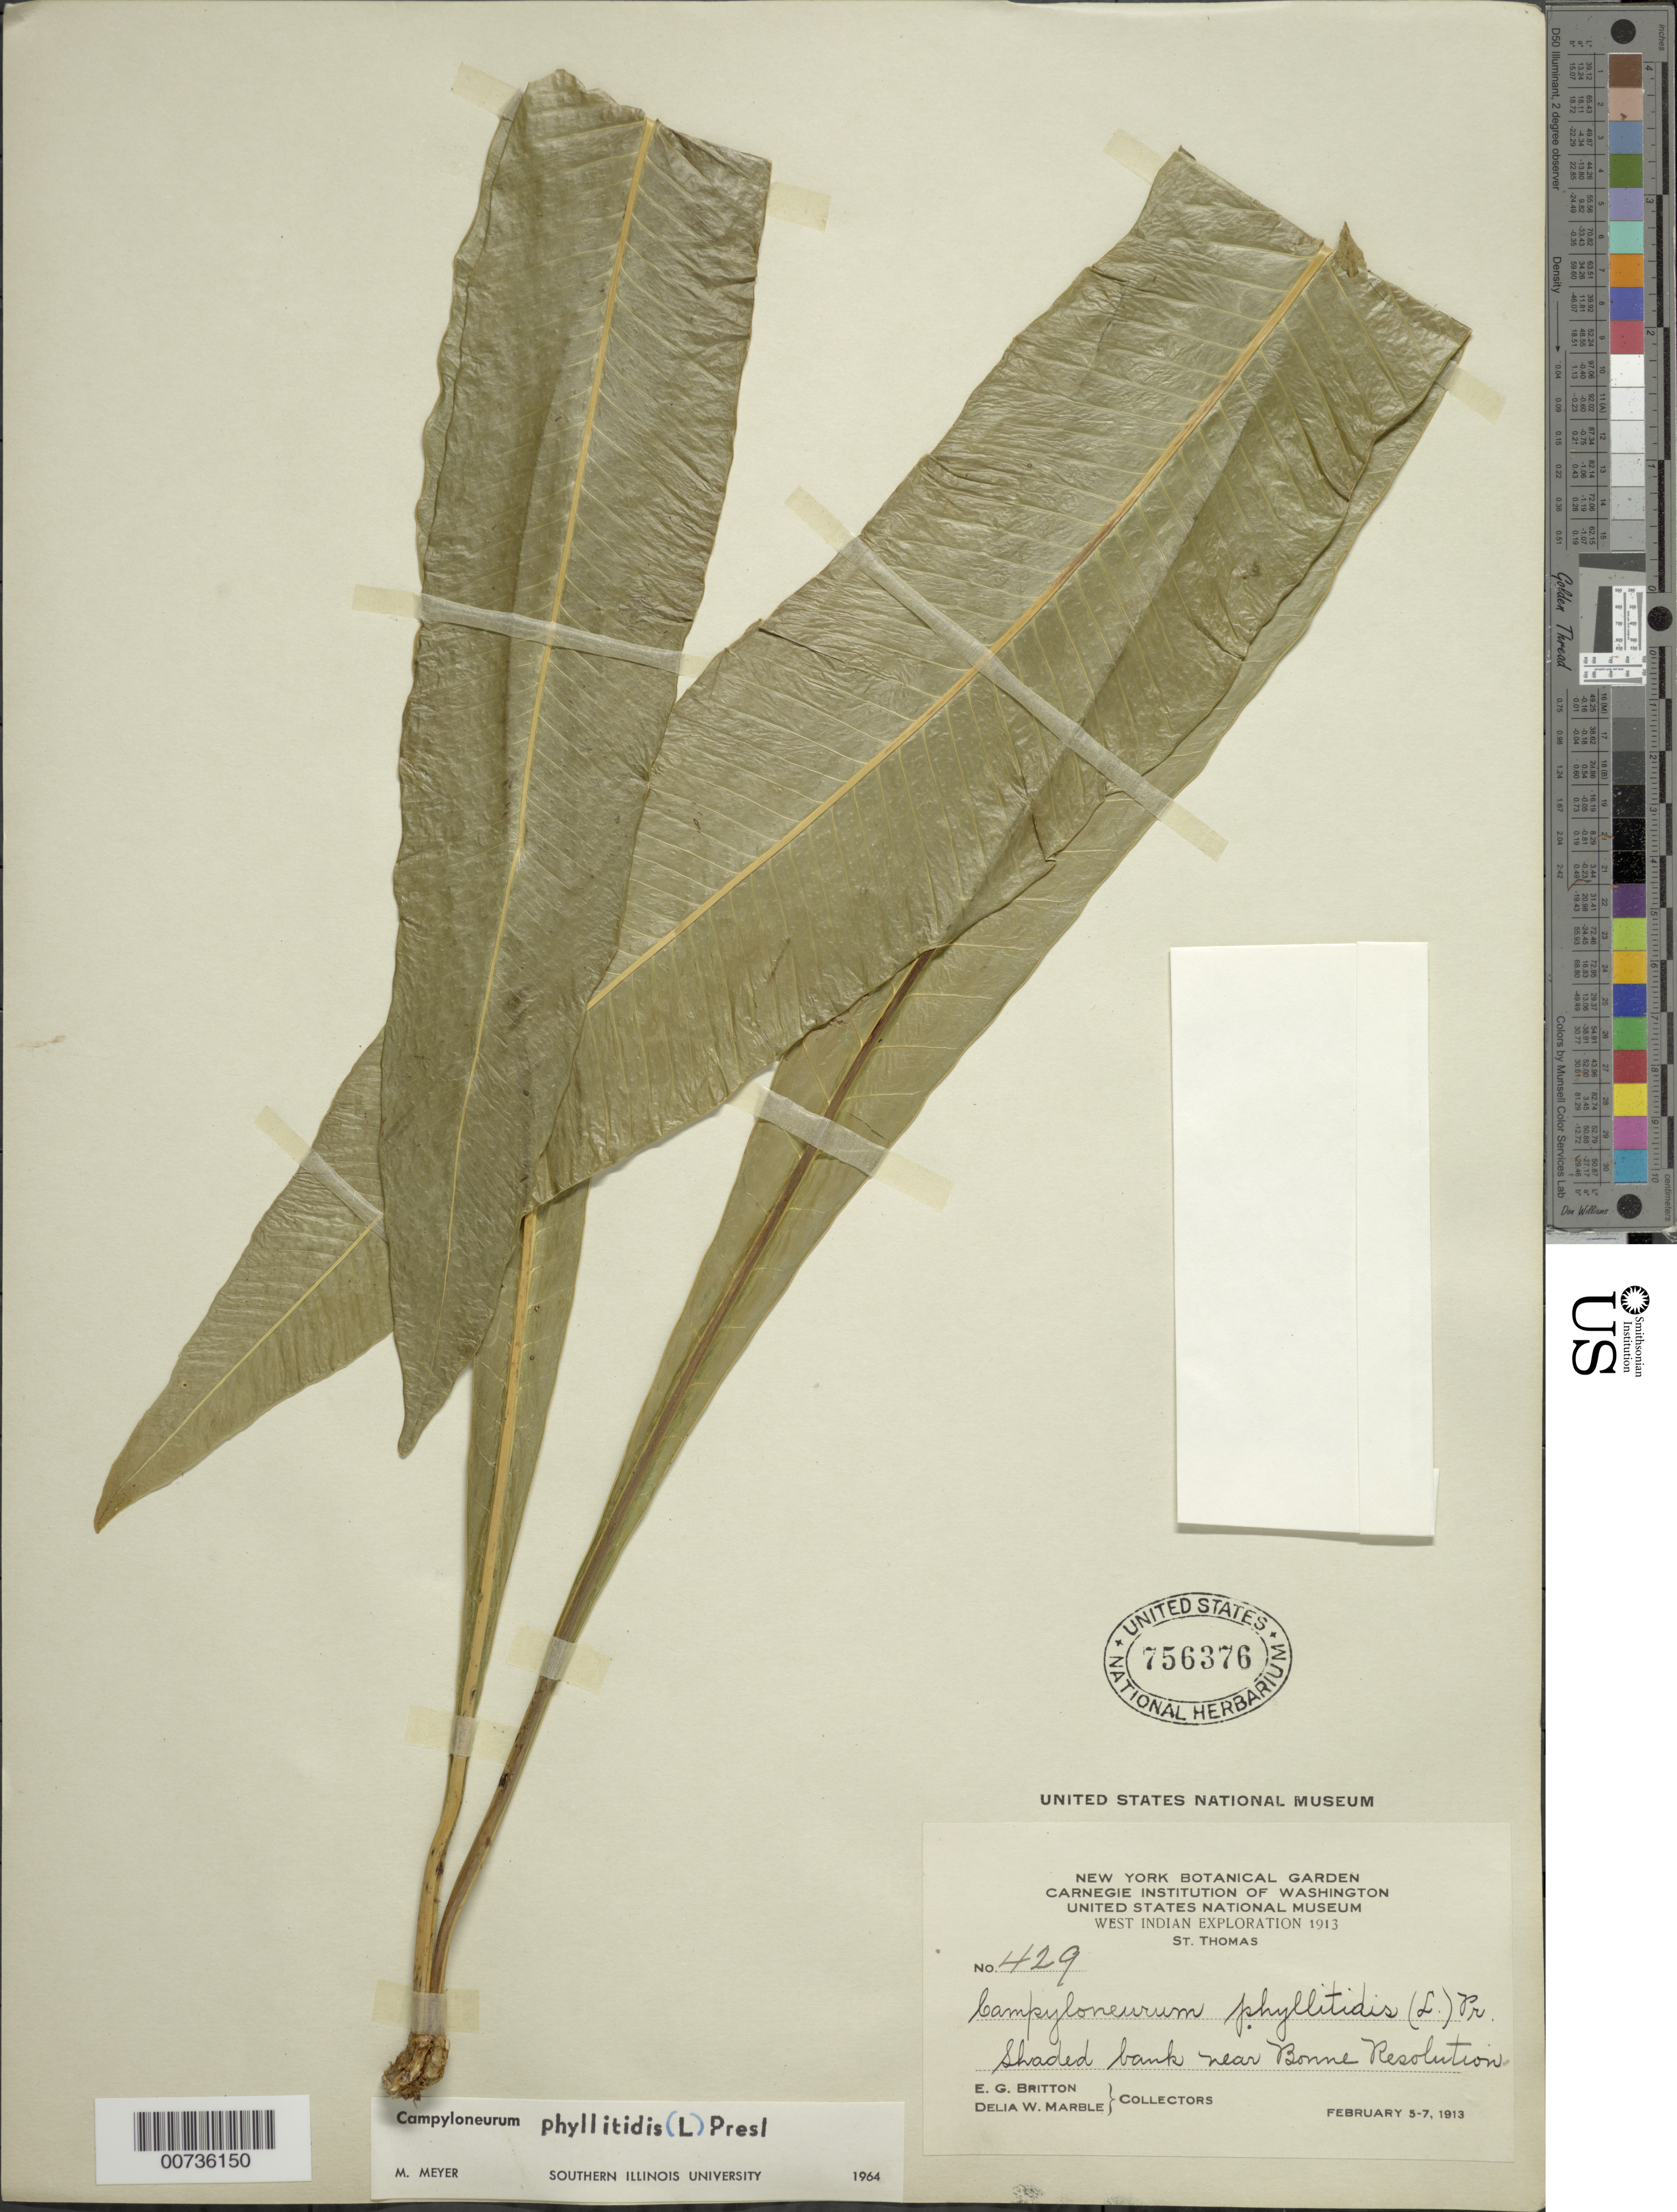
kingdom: Plantae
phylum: Tracheophyta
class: Polypodiopsida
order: Polypodiales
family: Polypodiaceae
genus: Campyloneurum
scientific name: Campyloneurum phyllitidis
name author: (L.) C. Presl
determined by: Meyer, M.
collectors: E. G. Britton & D. W. Marble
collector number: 429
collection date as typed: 05 Feb 1913 to 07 Feb 1913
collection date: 1913-02-05/1913-02-07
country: U.S. Virgin Islands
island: St. Thomas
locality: Near Bonnes Resolution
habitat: Shaded bank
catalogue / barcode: US 756376